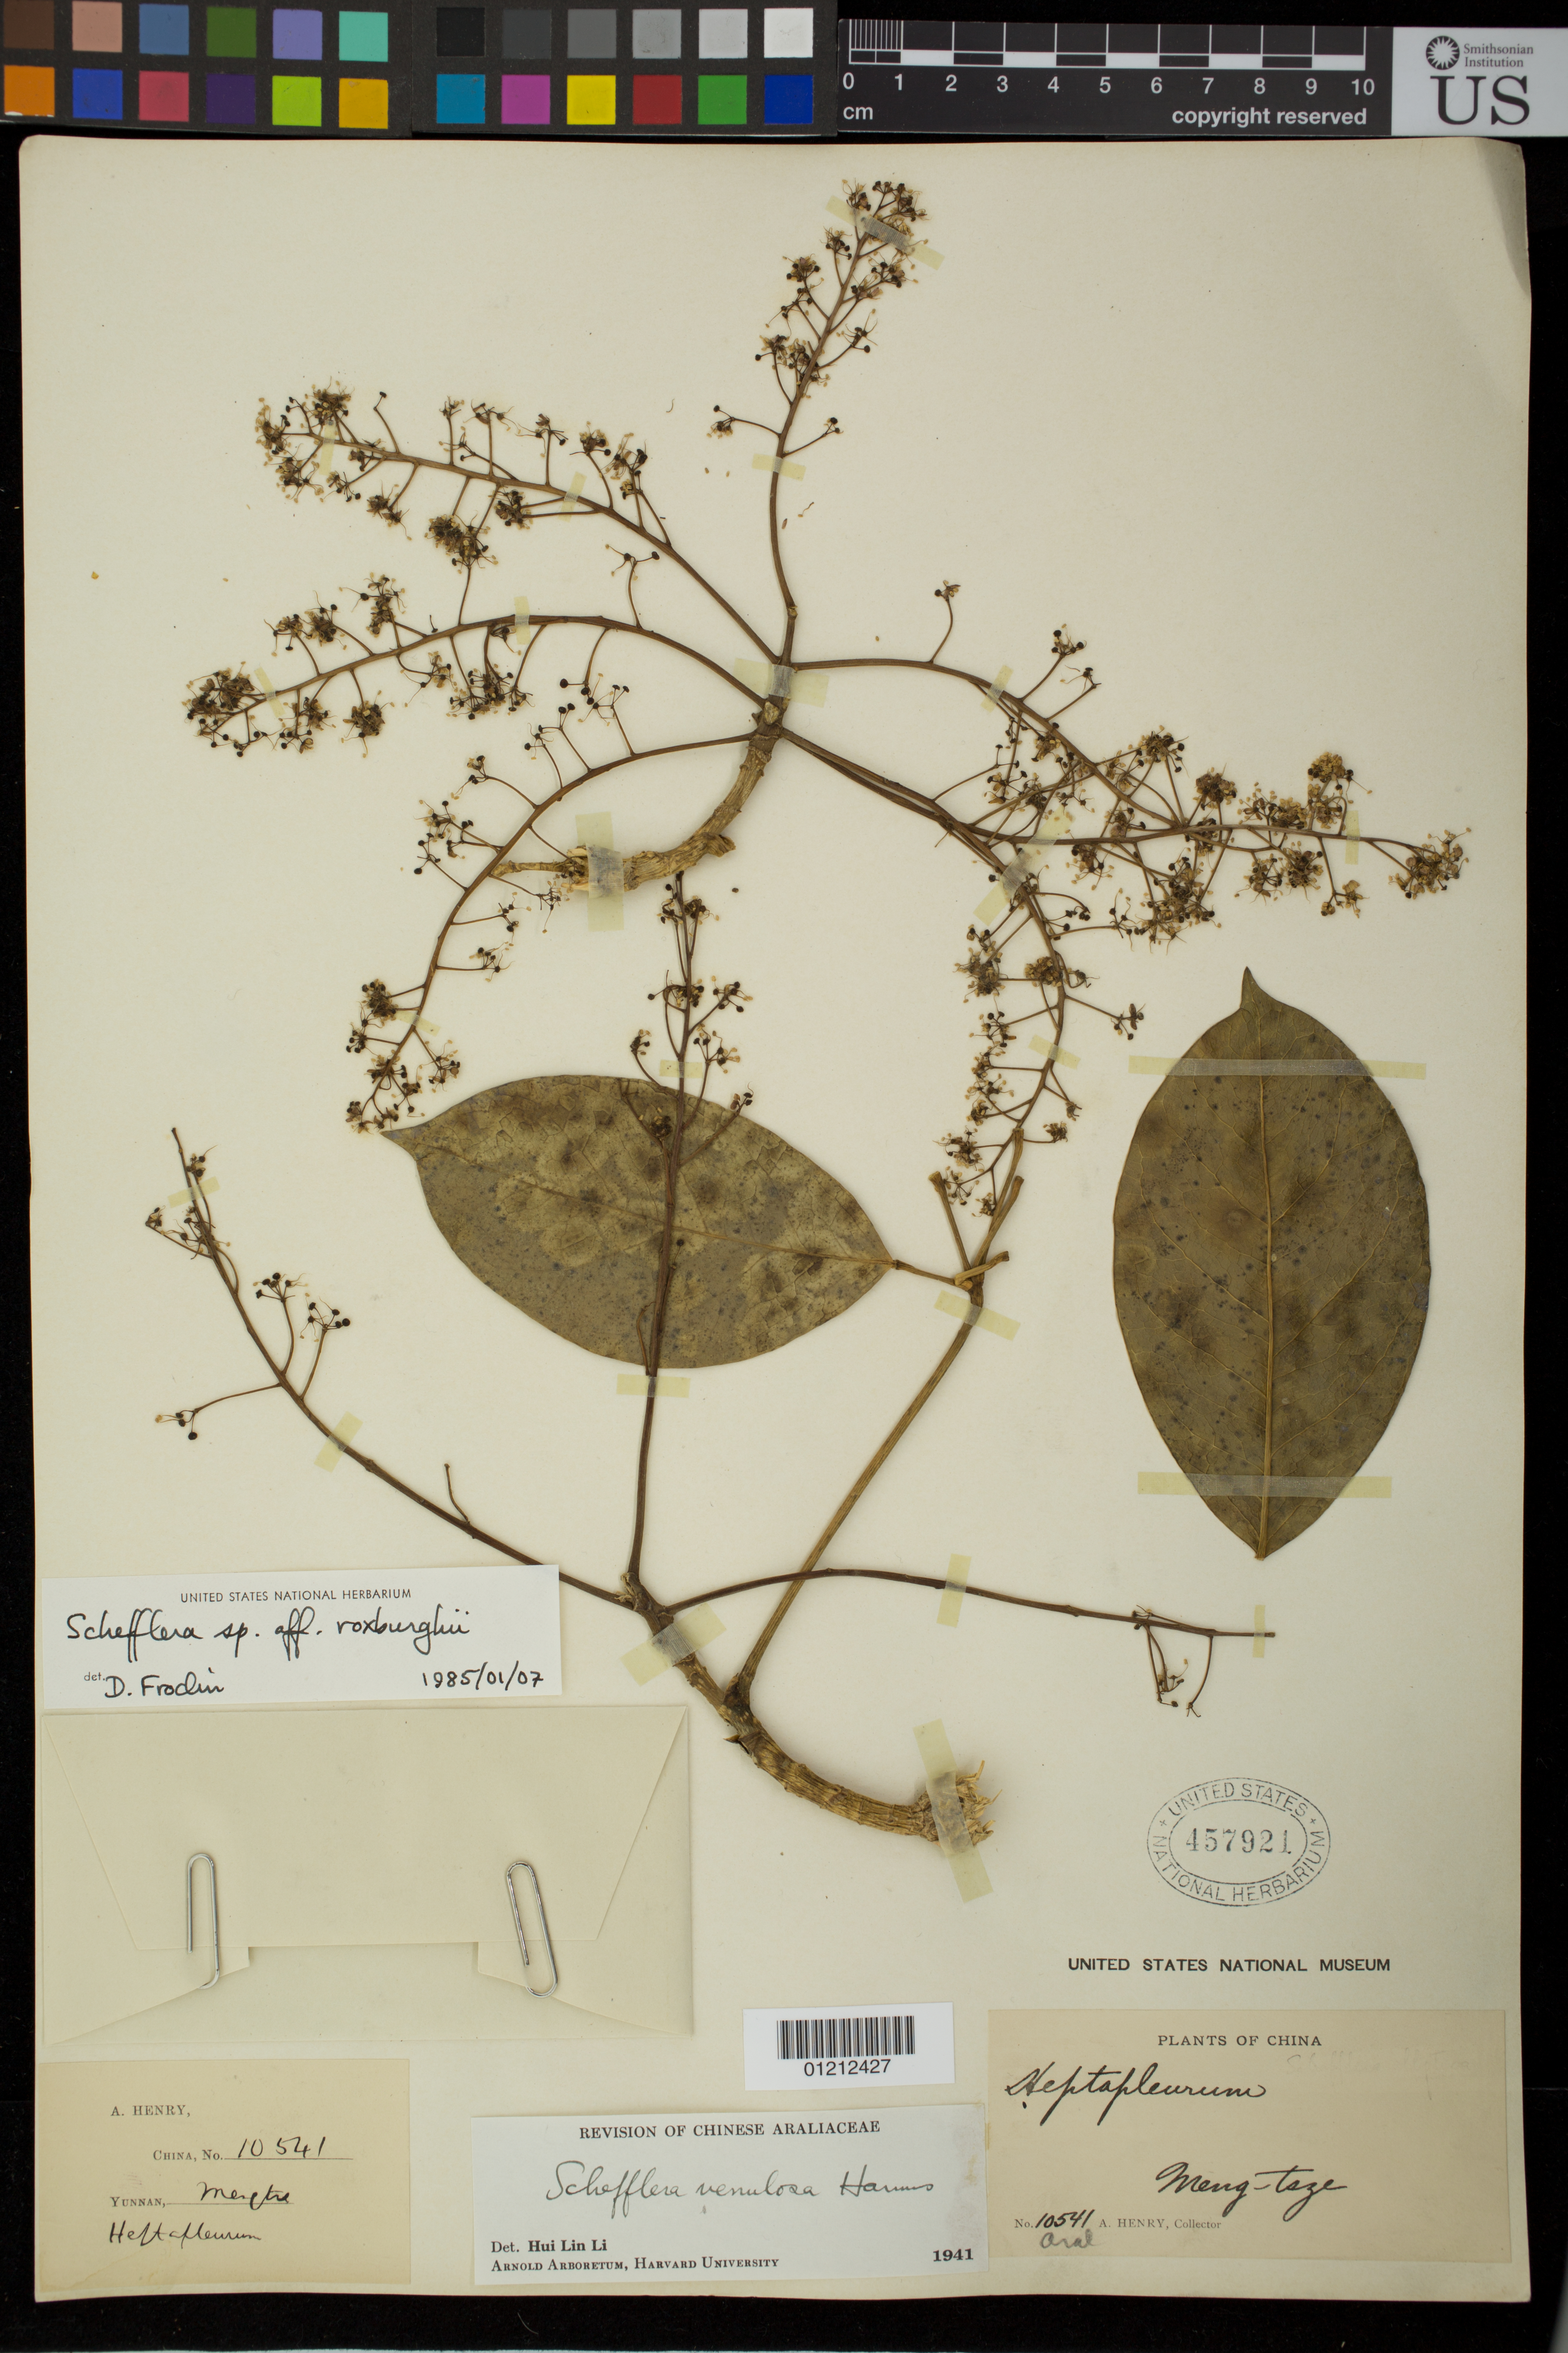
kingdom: Plantae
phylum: Tracheophyta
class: Magnoliopsida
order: Apiales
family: Araliaceae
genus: Schefflera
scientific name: Schefflera sp.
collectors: A. Henry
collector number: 10541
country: China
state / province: Yunnan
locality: Meng-tsze.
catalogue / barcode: US 457921